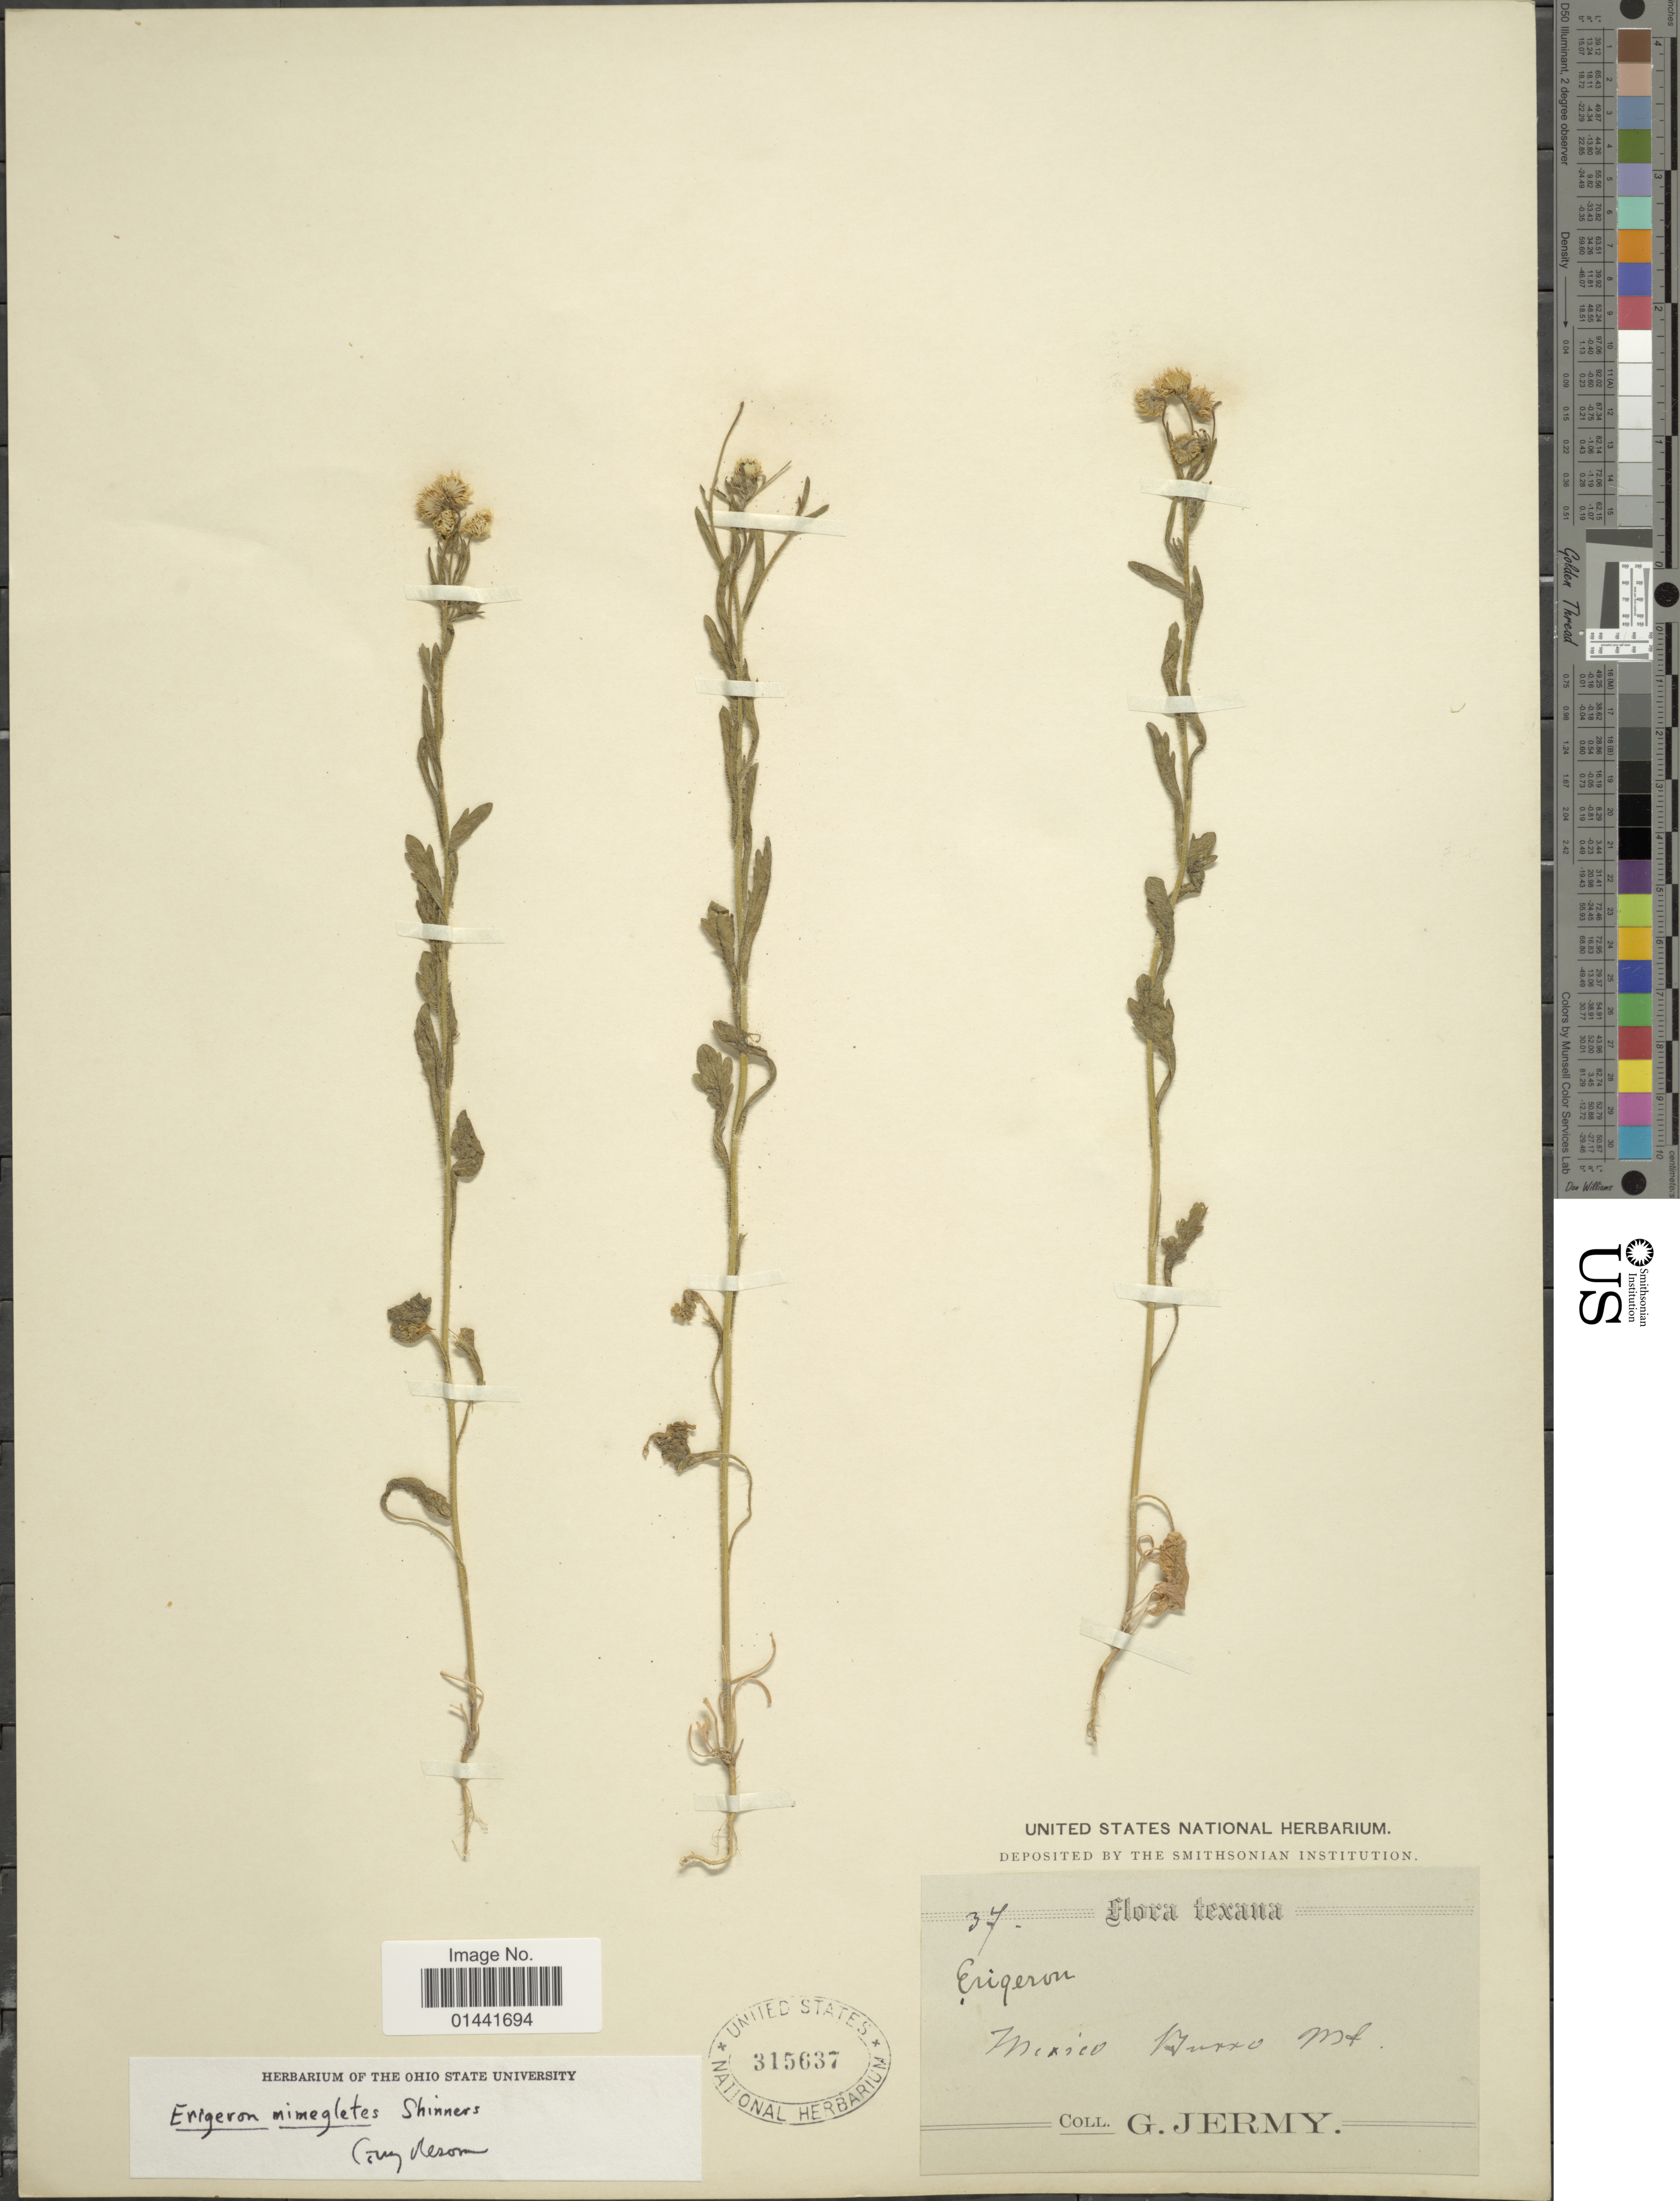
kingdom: Plantae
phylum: Tracheophyta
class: Magnoliopsida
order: Asterales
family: Asteraceae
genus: Erigeron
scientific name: Erigeron mimegletes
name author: Shinners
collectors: G. Jermy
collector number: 37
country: Mexico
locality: Burro Mt.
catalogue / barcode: US 31537